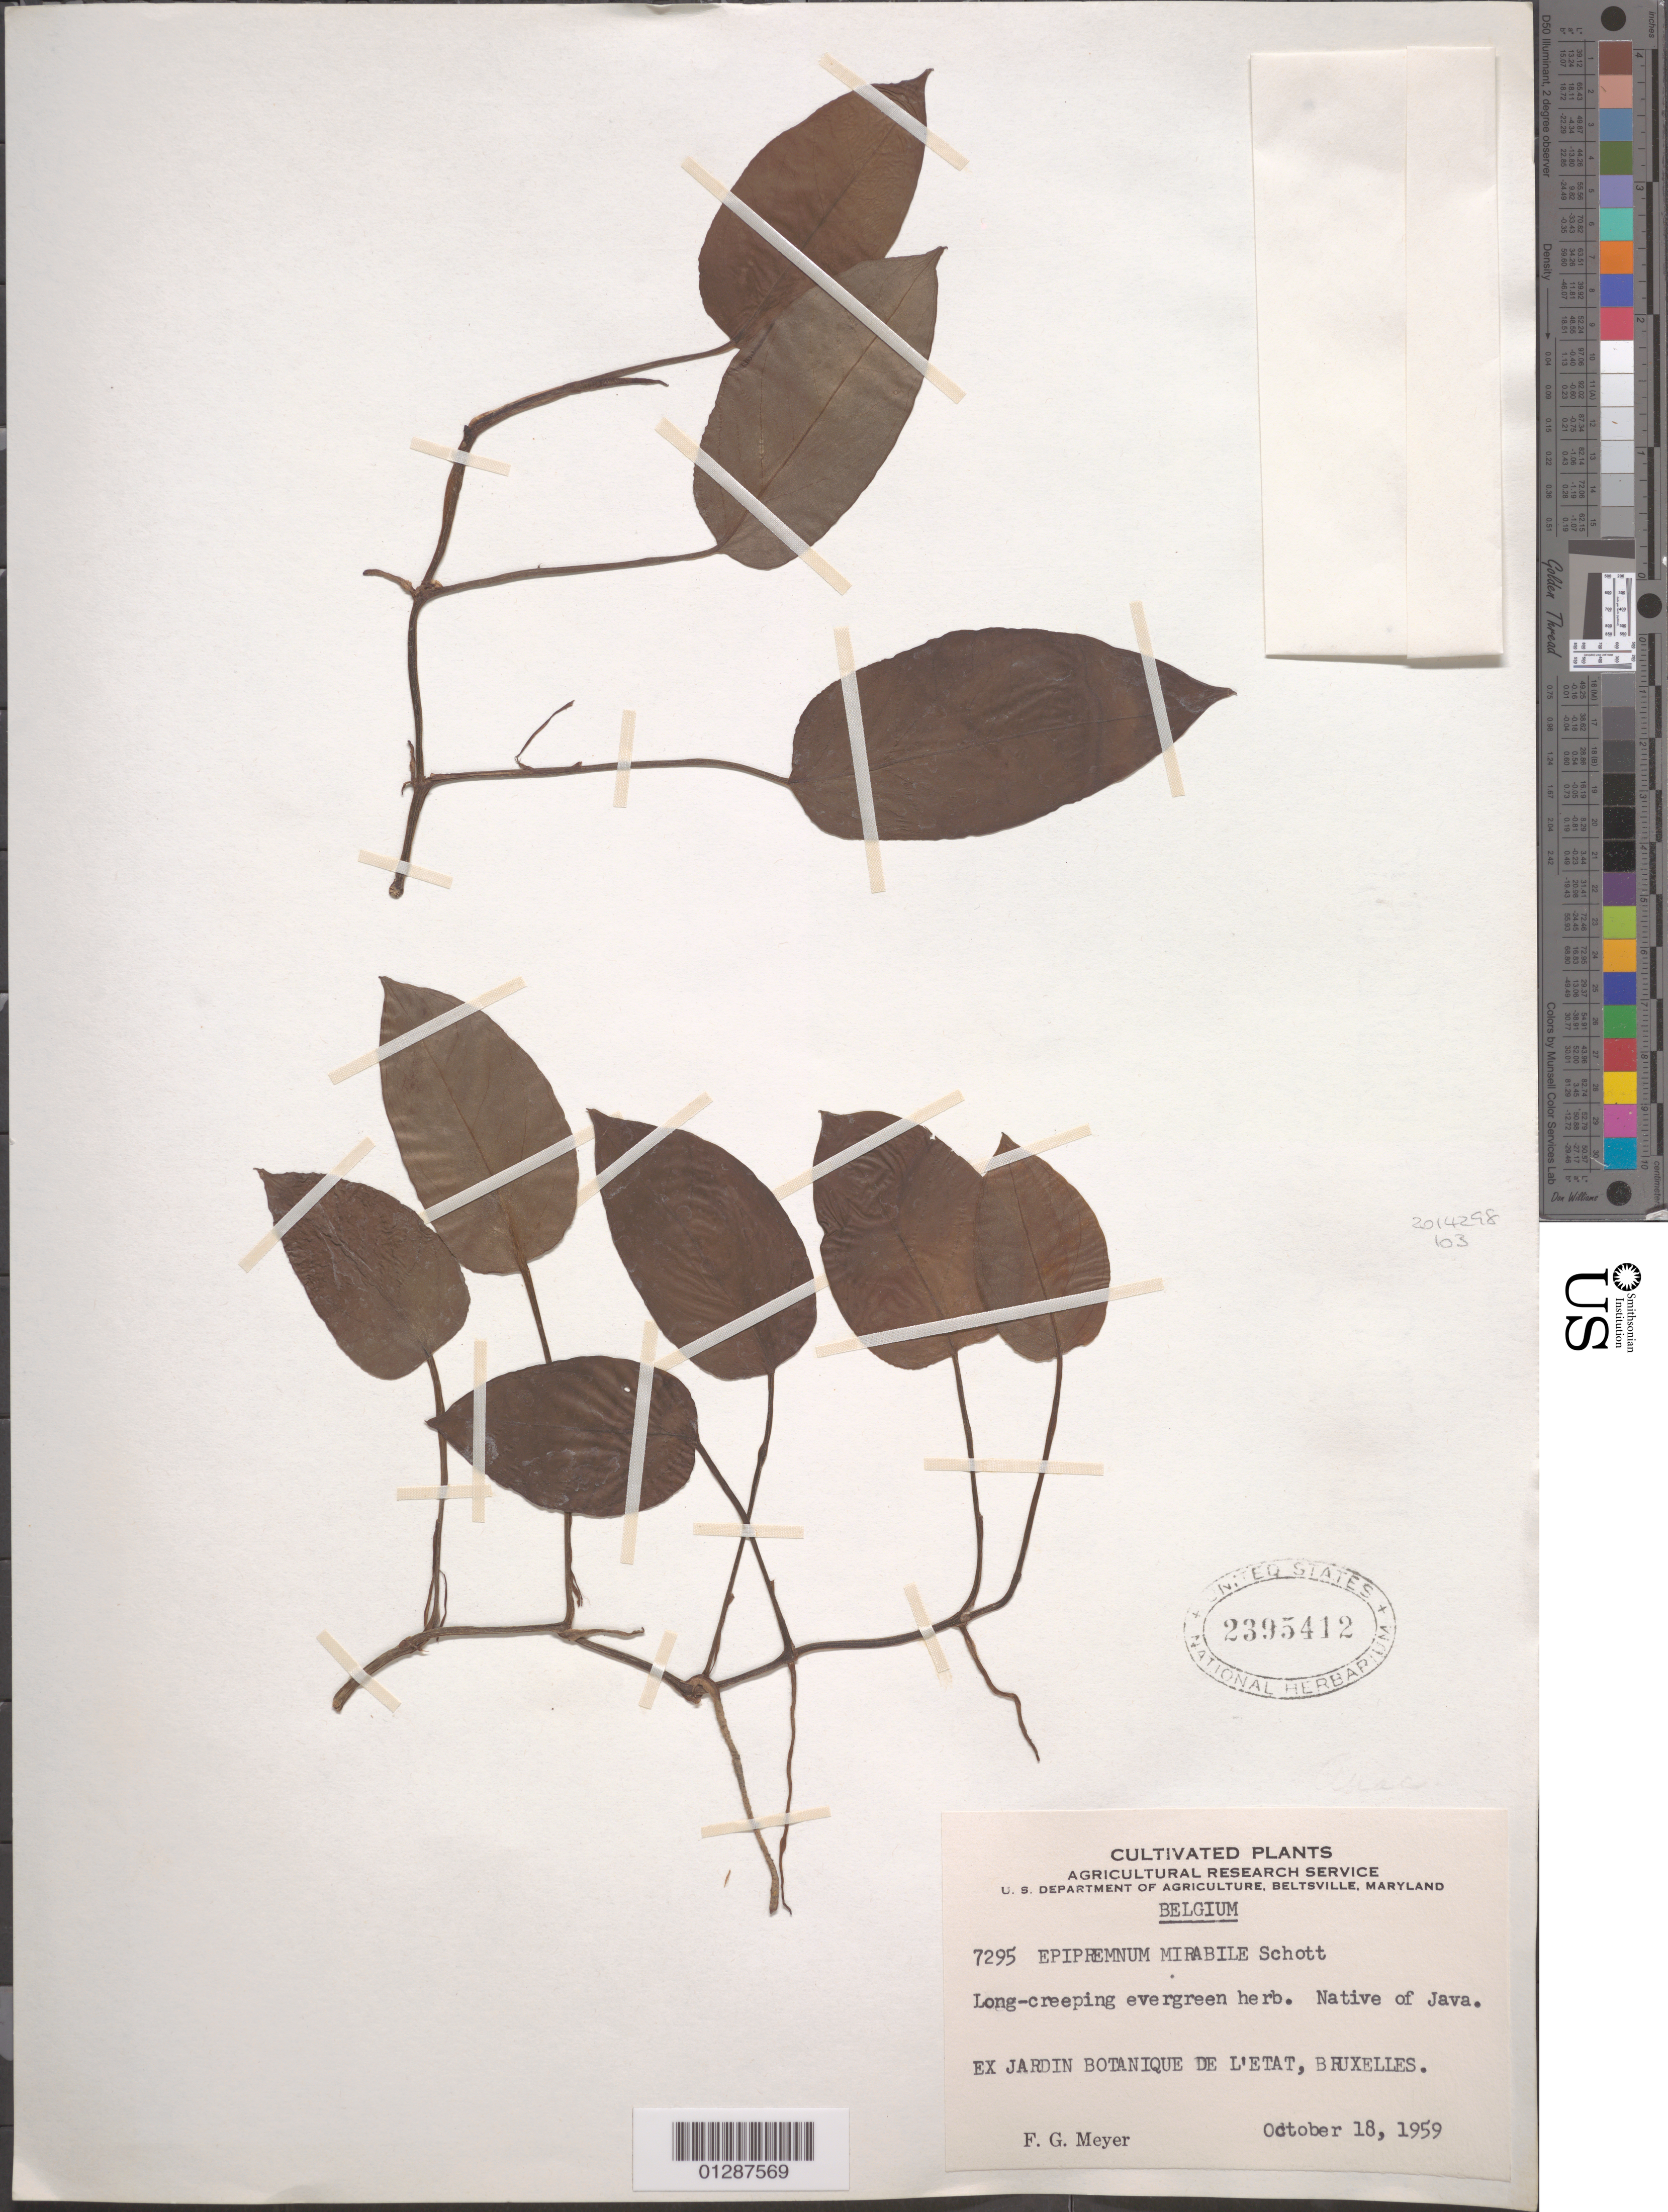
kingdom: Plantae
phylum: Tracheophyta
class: Liliopsida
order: Alismatales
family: Araceae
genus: Epipremnum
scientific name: Epipremnum pinnatum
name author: (L.) Engl.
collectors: F. G. Meyer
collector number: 7295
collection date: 1959-10-18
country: Belgium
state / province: Brussels, Capital District of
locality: Ex Jardin Botanique de L'Etat, Bruxelles.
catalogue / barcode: US 2395412